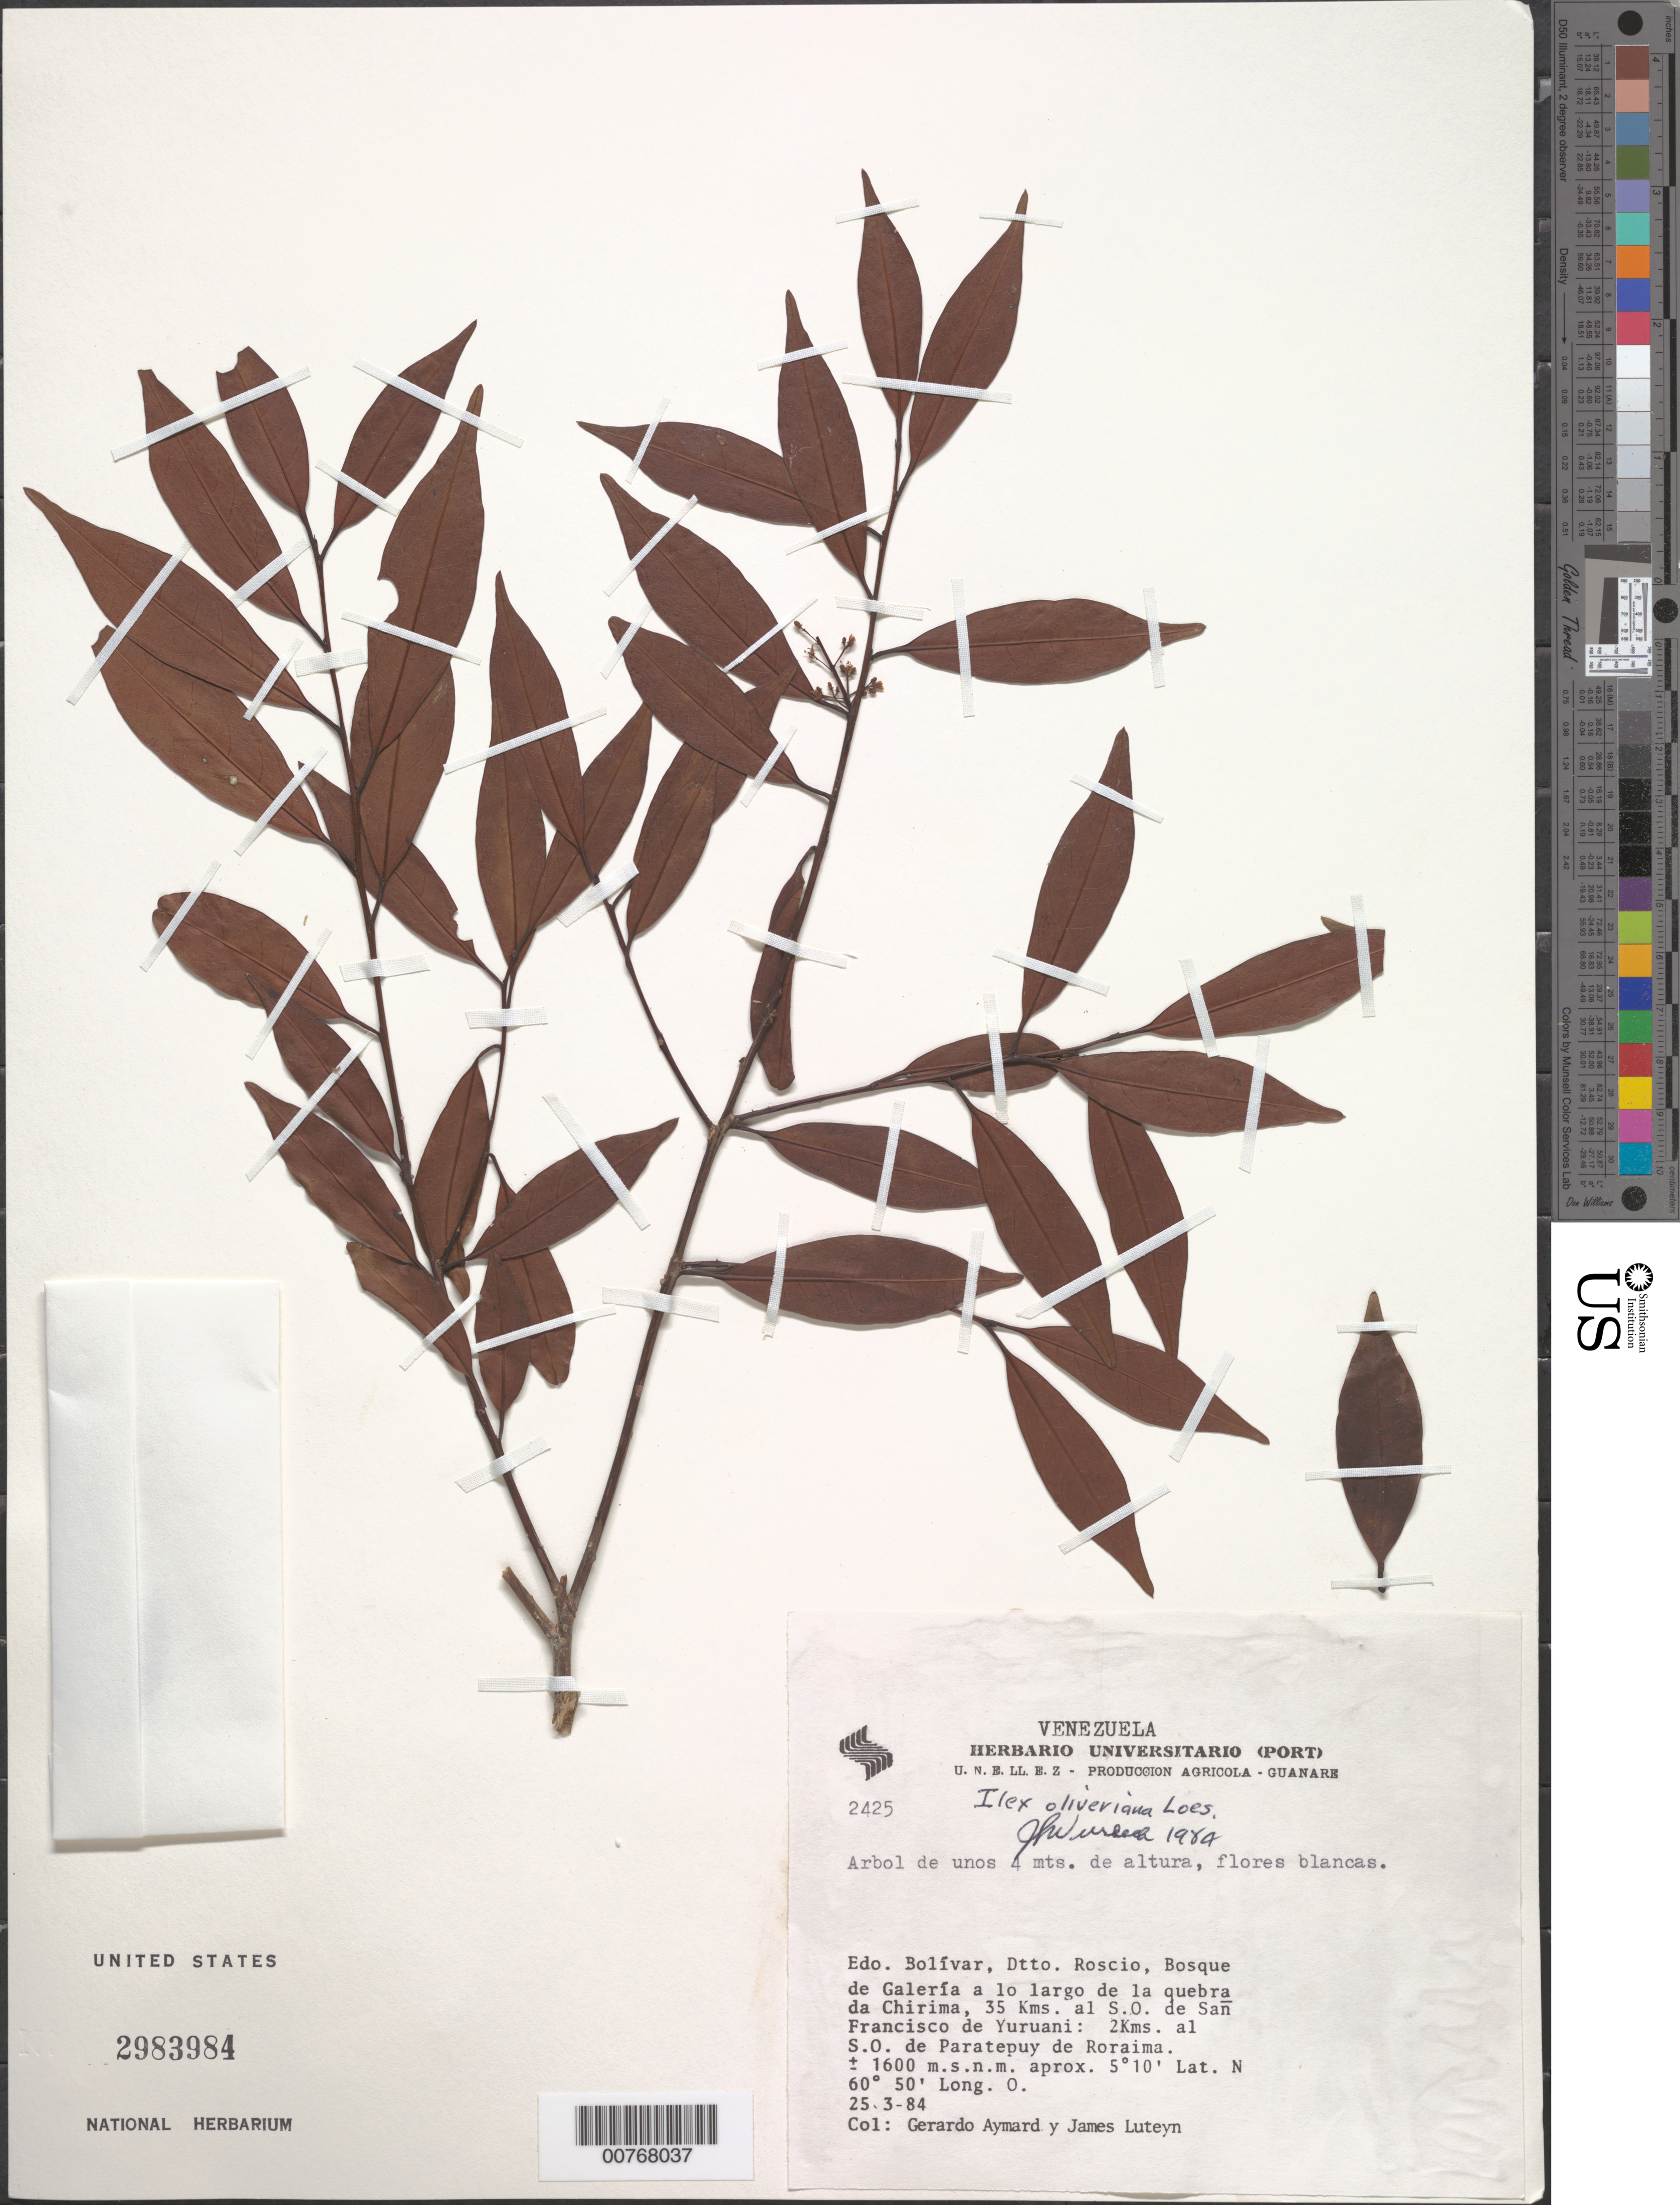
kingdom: Plantae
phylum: Tracheophyta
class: Magnoliopsida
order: Aquifoliales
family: Aquifoliaceae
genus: Ilex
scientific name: Ilex obcordata var. vaccinioides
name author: (Loes.) P. A. González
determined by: Wurdack, John J., (US), US (UNITED STATES)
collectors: G. A. Aymard & J. L. Luteyn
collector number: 2425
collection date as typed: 25-Mar-84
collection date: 1984-03-25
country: Venezuela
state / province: Bolívar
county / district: Roscio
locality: San Francisco de Yuruani, 35 km SW; 2 km al SO de Paratepuy de Roraima (about 35 km SW of San Francisco de Yuruani; 2 km SW of the Roraima tepuí)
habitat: Bosque de Galeria a lo largo de la quebrada Chirima (gallery forest along the Chirima ravine)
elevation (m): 1600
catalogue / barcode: US 2983984